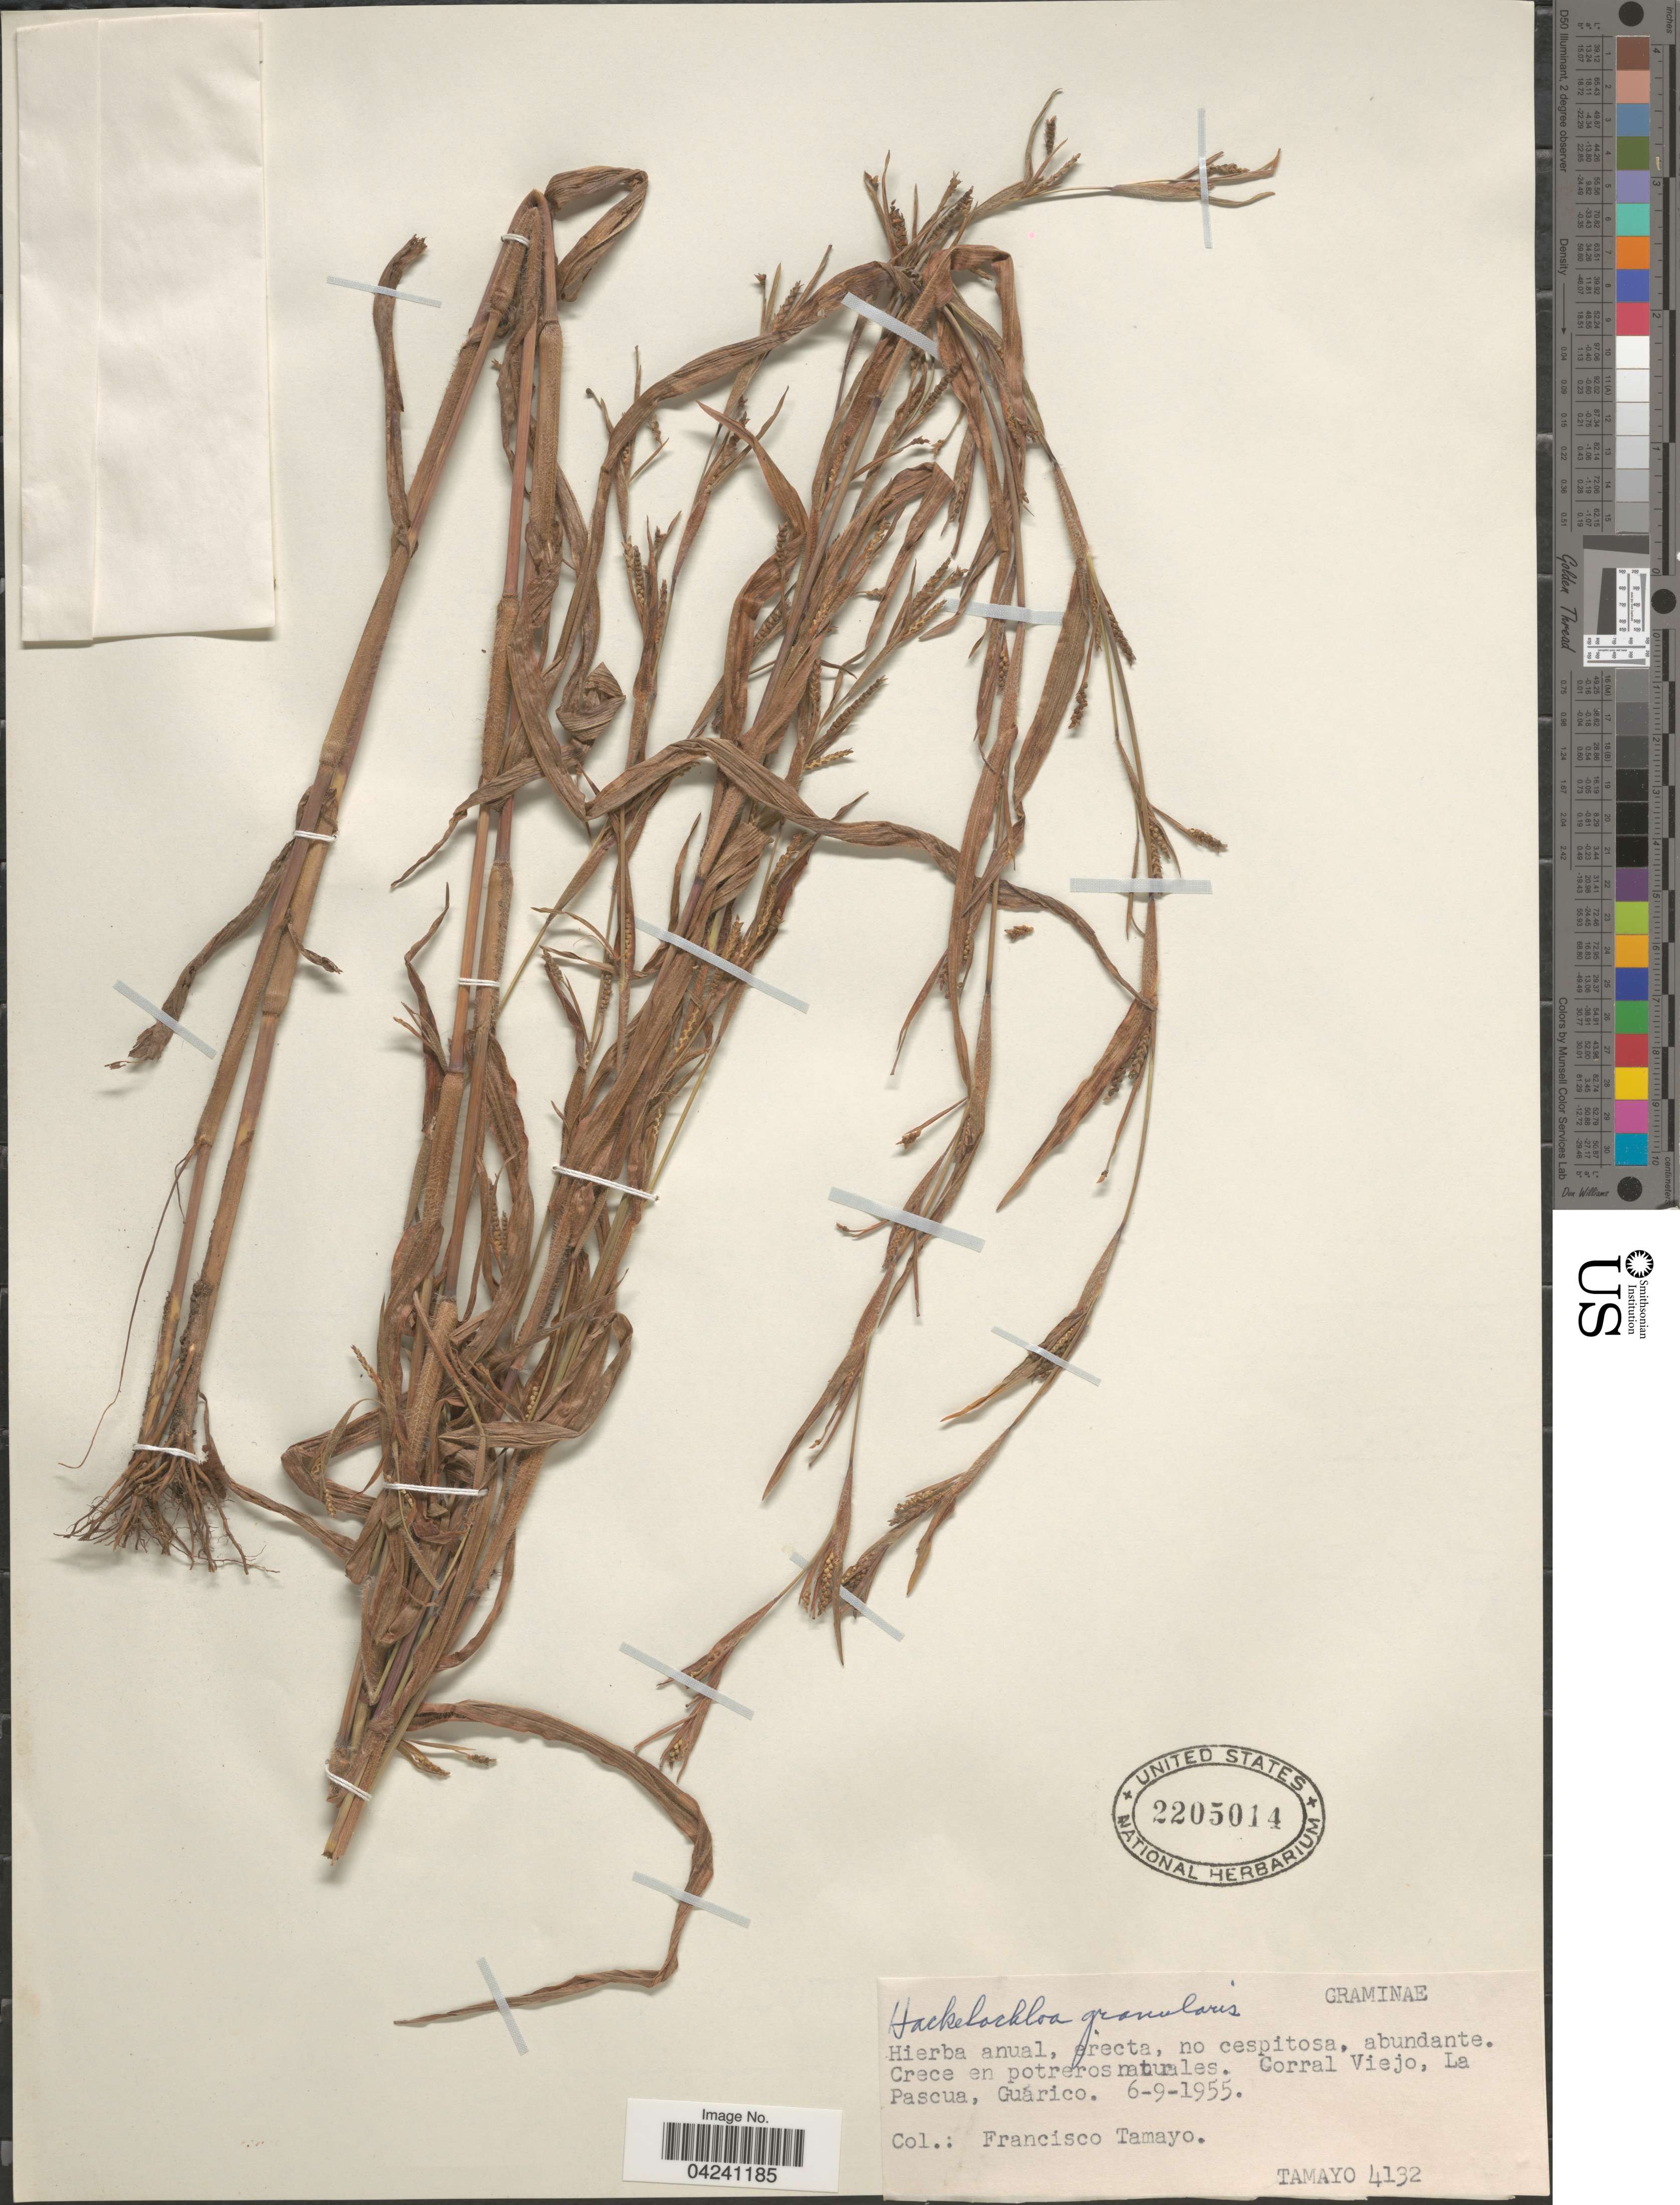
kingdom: Plantae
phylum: Tracheophyta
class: Liliopsida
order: Poales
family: Poaceae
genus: Hackelochloa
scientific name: Hackelochloa granularis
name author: (L.) Kuntze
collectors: F. Tamayo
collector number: Tamayo 4132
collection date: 1955-06-09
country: Venezuela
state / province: Guarico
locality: Corral Viejo, La Pascua.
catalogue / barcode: US 2205014